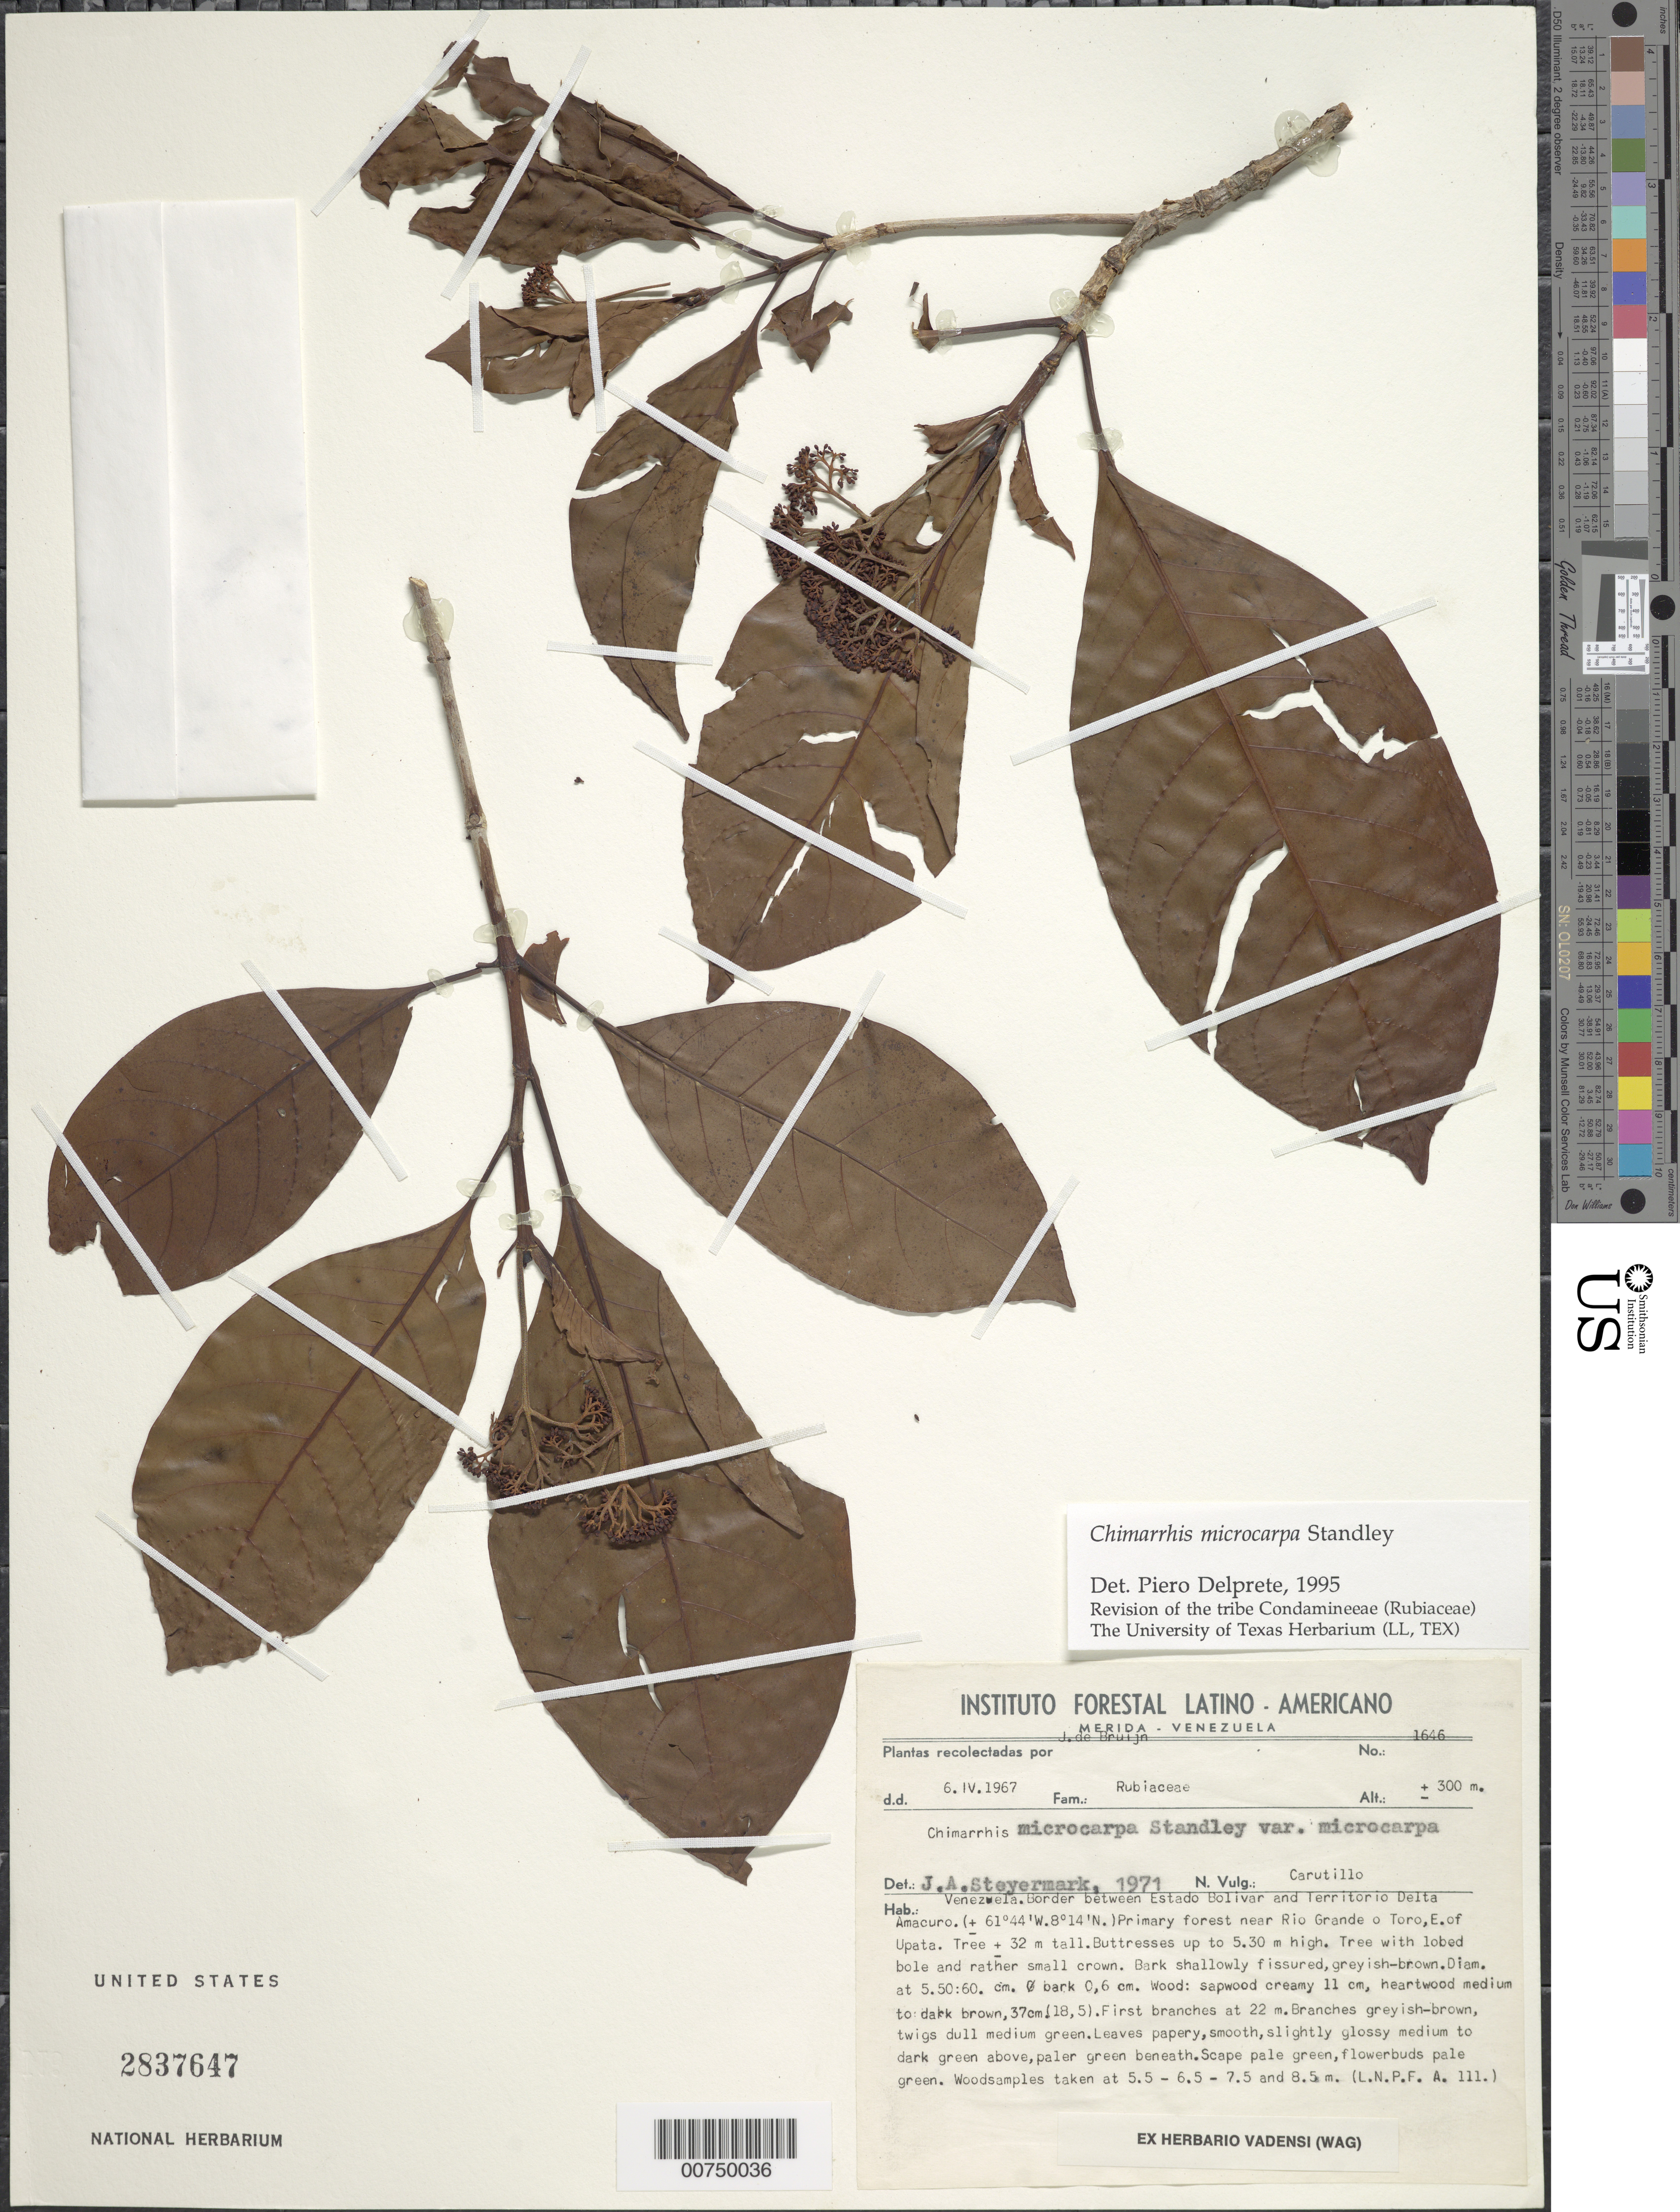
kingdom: Plantae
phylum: Tracheophyta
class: Magnoliopsida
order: Gentianales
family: Rubiaceae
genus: Chimarrhis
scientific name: Chimarrhis microcarpa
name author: Standl.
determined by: Delprete, P. G., Herb. de Guyane Cay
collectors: J. Bruijn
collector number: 1646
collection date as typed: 6-Apr-67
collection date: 1967-04-06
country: Venezuela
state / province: Bolívar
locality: Estado Bolívar and Territorío Delta Amacuro border, near Río Grande o Toro, E of Upata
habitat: Primary forest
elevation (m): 300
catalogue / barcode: US 2837647